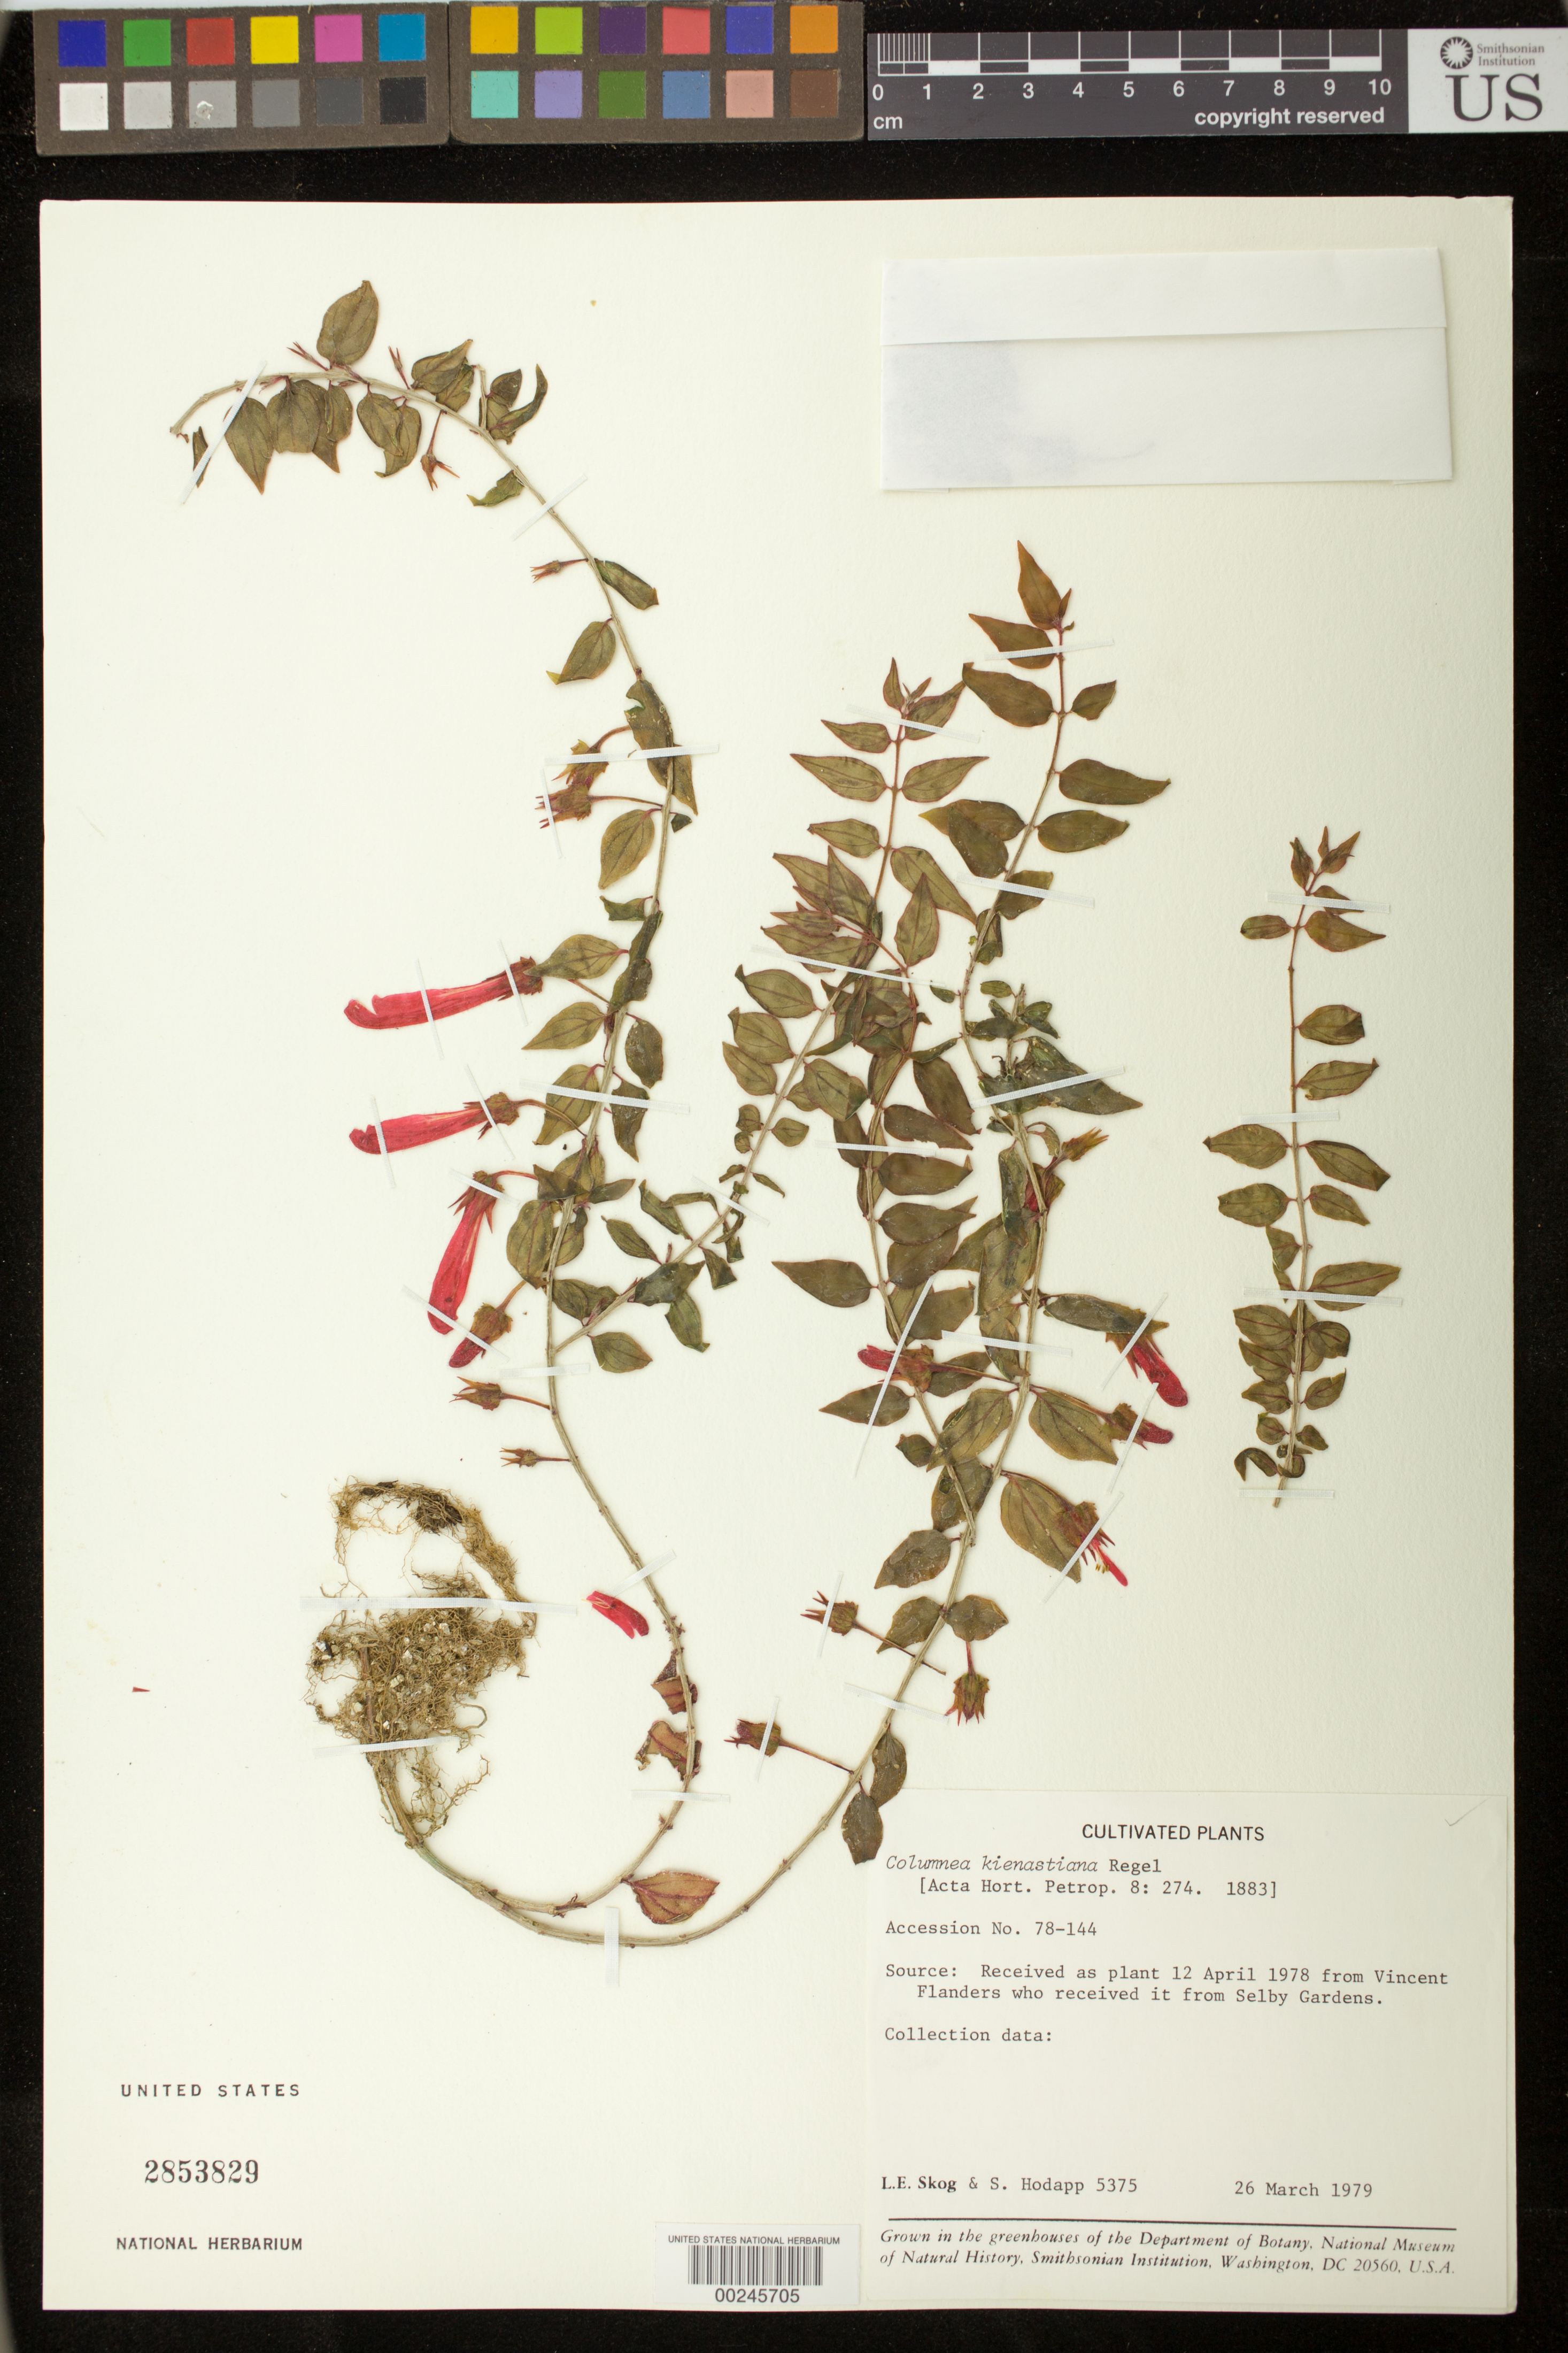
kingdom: Plantae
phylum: Tracheophyta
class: Magnoliopsida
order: Lamiales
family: Gesneriaceae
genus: Columnea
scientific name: Columnea kienastiana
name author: Regel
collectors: L. E. Skog & S. Hodapp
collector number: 5375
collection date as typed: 26 Mar 1979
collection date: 1979-03-26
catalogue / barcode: US 2853829